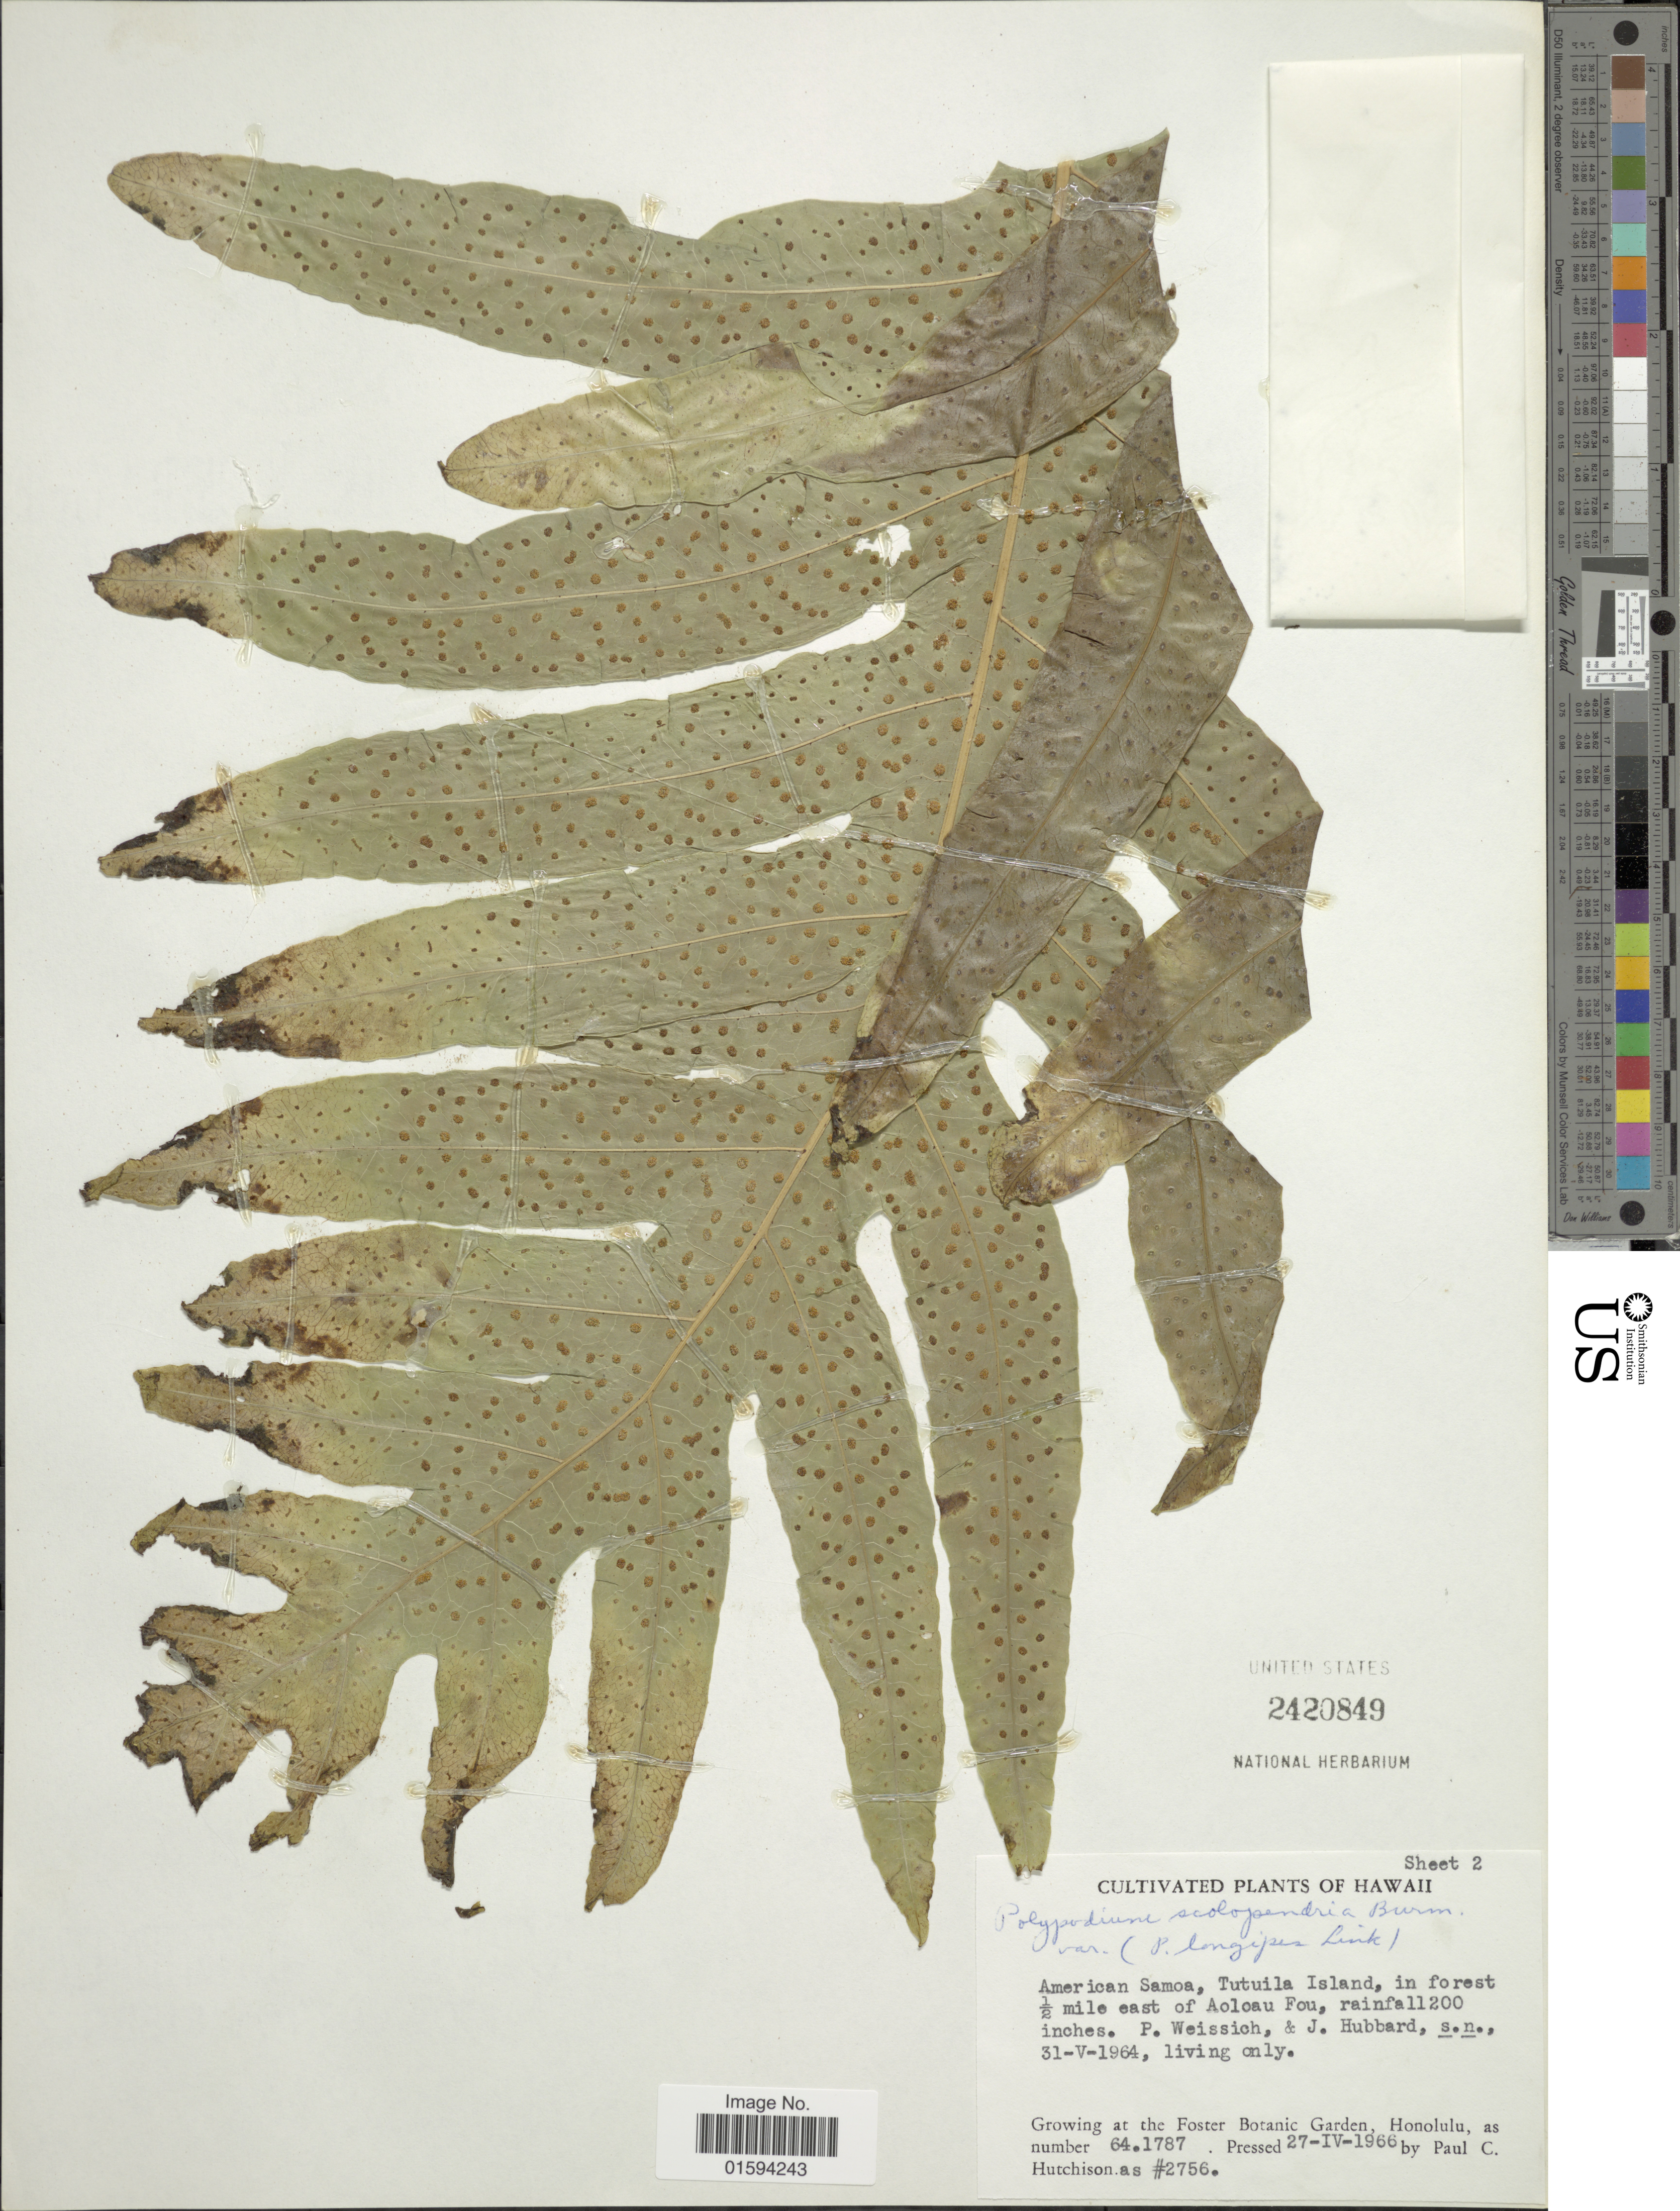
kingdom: Plantae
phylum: Tracheophyta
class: Polypodiopsida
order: Polypodiales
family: Polypodiaceae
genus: Polypodium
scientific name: Polypodium scolopendria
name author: Burm. f.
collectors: P. C. Hutchison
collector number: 2756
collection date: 1966-04-27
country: United States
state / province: Hawaii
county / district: Honolulu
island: Oahu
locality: Growing at the Foster Botanic Garden, Honolulu, as number 64.1787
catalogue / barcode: US 2420849